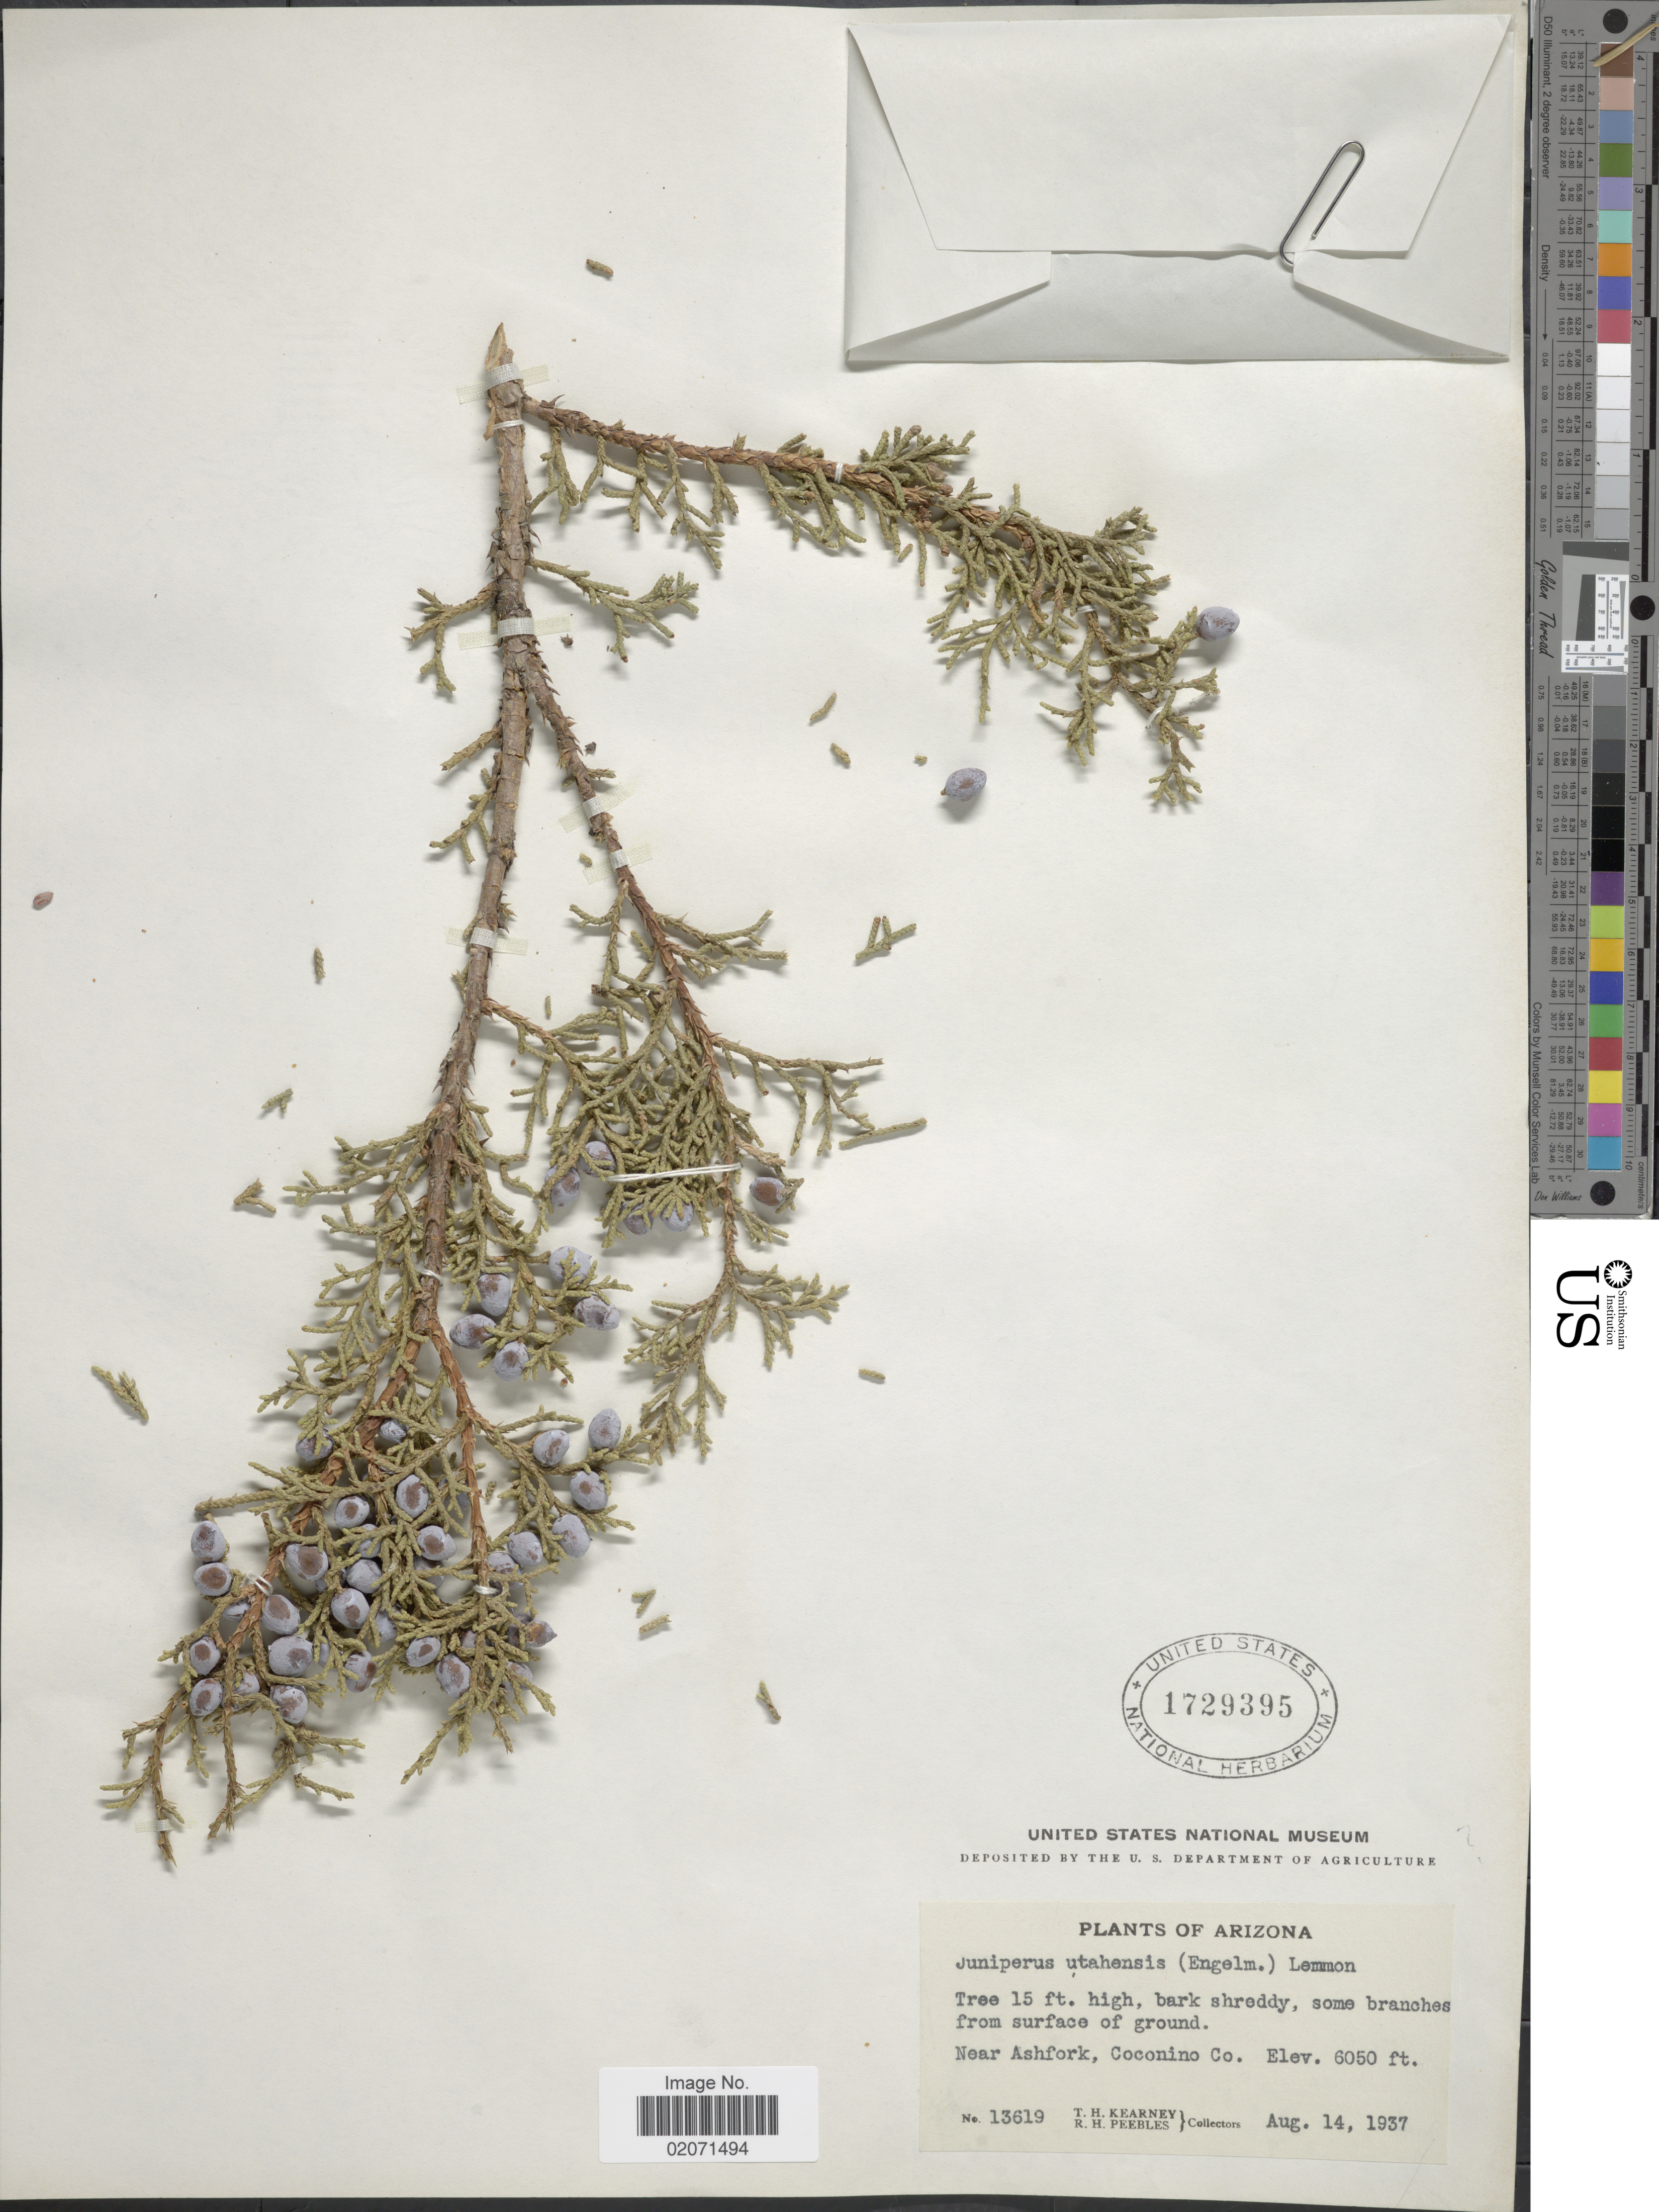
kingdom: Plantae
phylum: Tracheophyta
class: Pinopsida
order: Pinales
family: Cupressaceae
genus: Juniperus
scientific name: Juniperus osteosperma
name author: (Torr.) Little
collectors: T. H. Kearney & R. H. Peebles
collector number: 13619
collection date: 1937-08-14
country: United States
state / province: Arizona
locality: Near Ashfork, Coconino Co.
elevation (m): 1844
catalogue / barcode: US 1729395